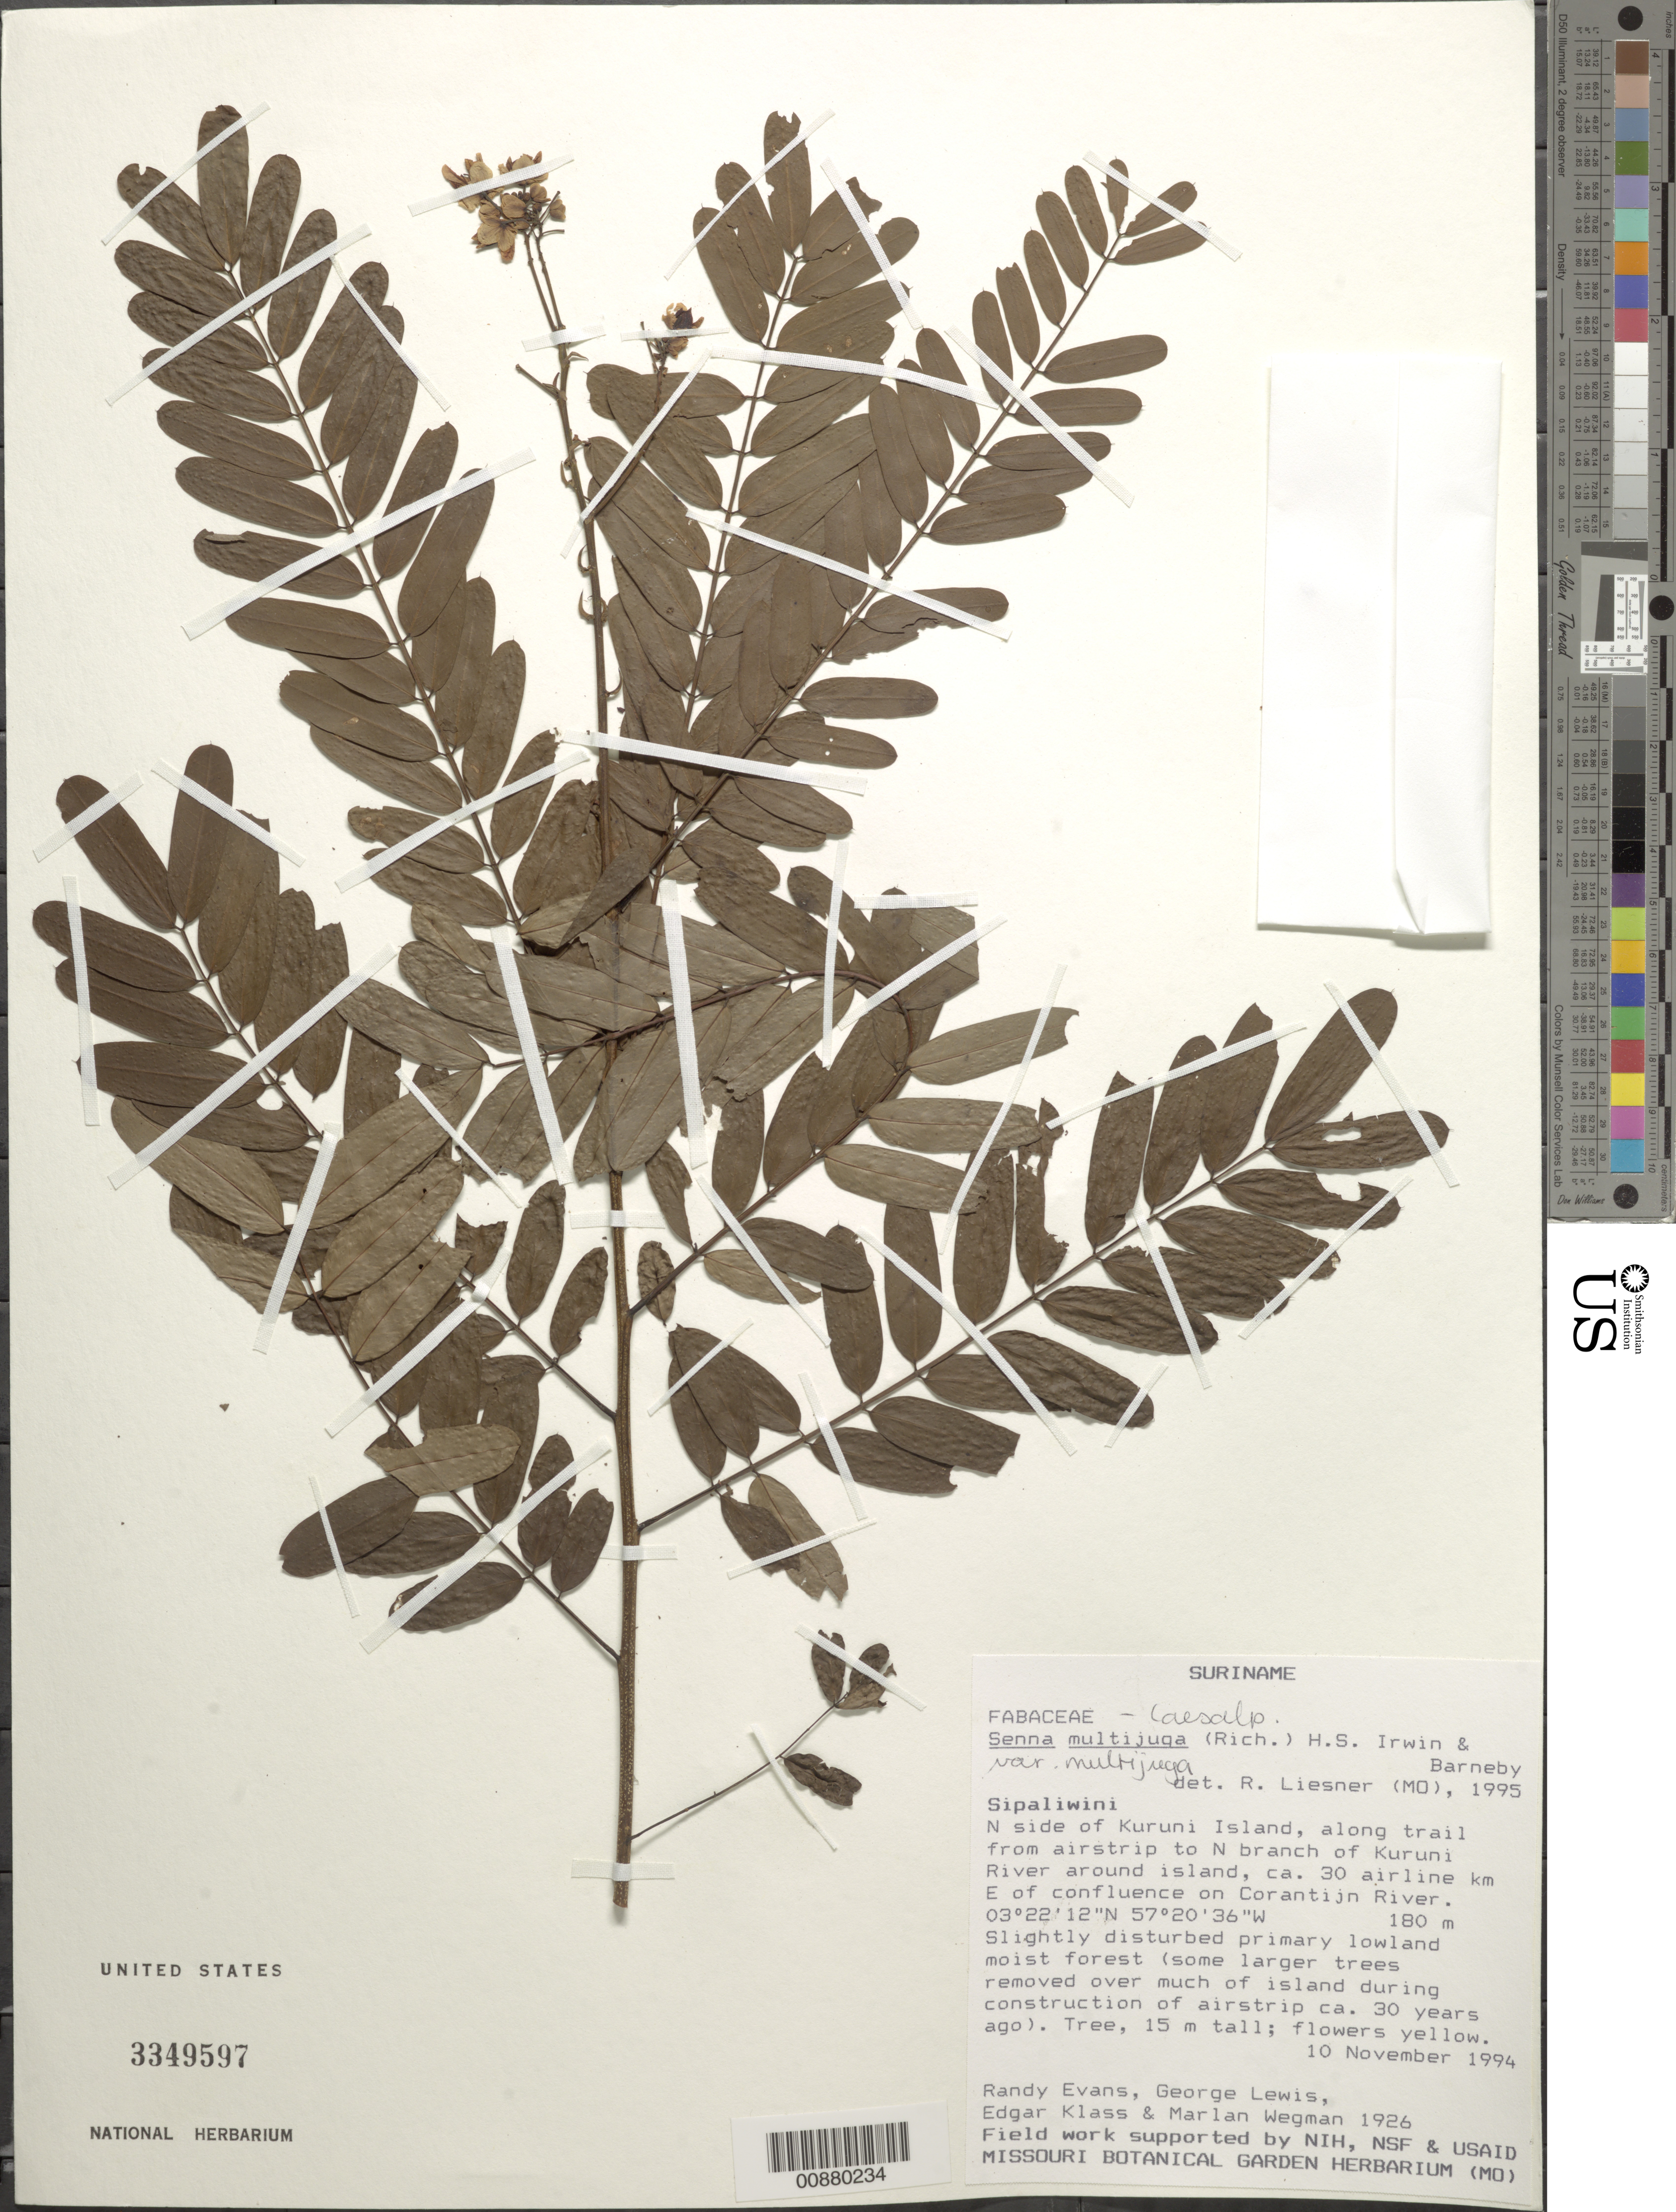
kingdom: Plantae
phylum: Tracheophyta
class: Magnoliopsida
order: Fabales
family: Fabaceae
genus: Senna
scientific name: Senna multijuga var. multijuga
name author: (Rich.) H.S. Irwin & Barneby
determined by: Liesner, R. L.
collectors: R. Evans, G. Lewis, E. Klass & M. Wegman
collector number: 1926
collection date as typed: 10-Nov-94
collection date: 1994-11-10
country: Suriname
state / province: Sipaliwini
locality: Kuruni Island, N side, E of trail from airstrip to N branch of Kuruni R., ca 30 airline km E of confluence on Corantijn R.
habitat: Slightly disturbed primary lowland moist forest (some larger trees removed over much of island during construction of airstrip ca. 30 yrs ago)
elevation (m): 180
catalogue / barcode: US 3349597